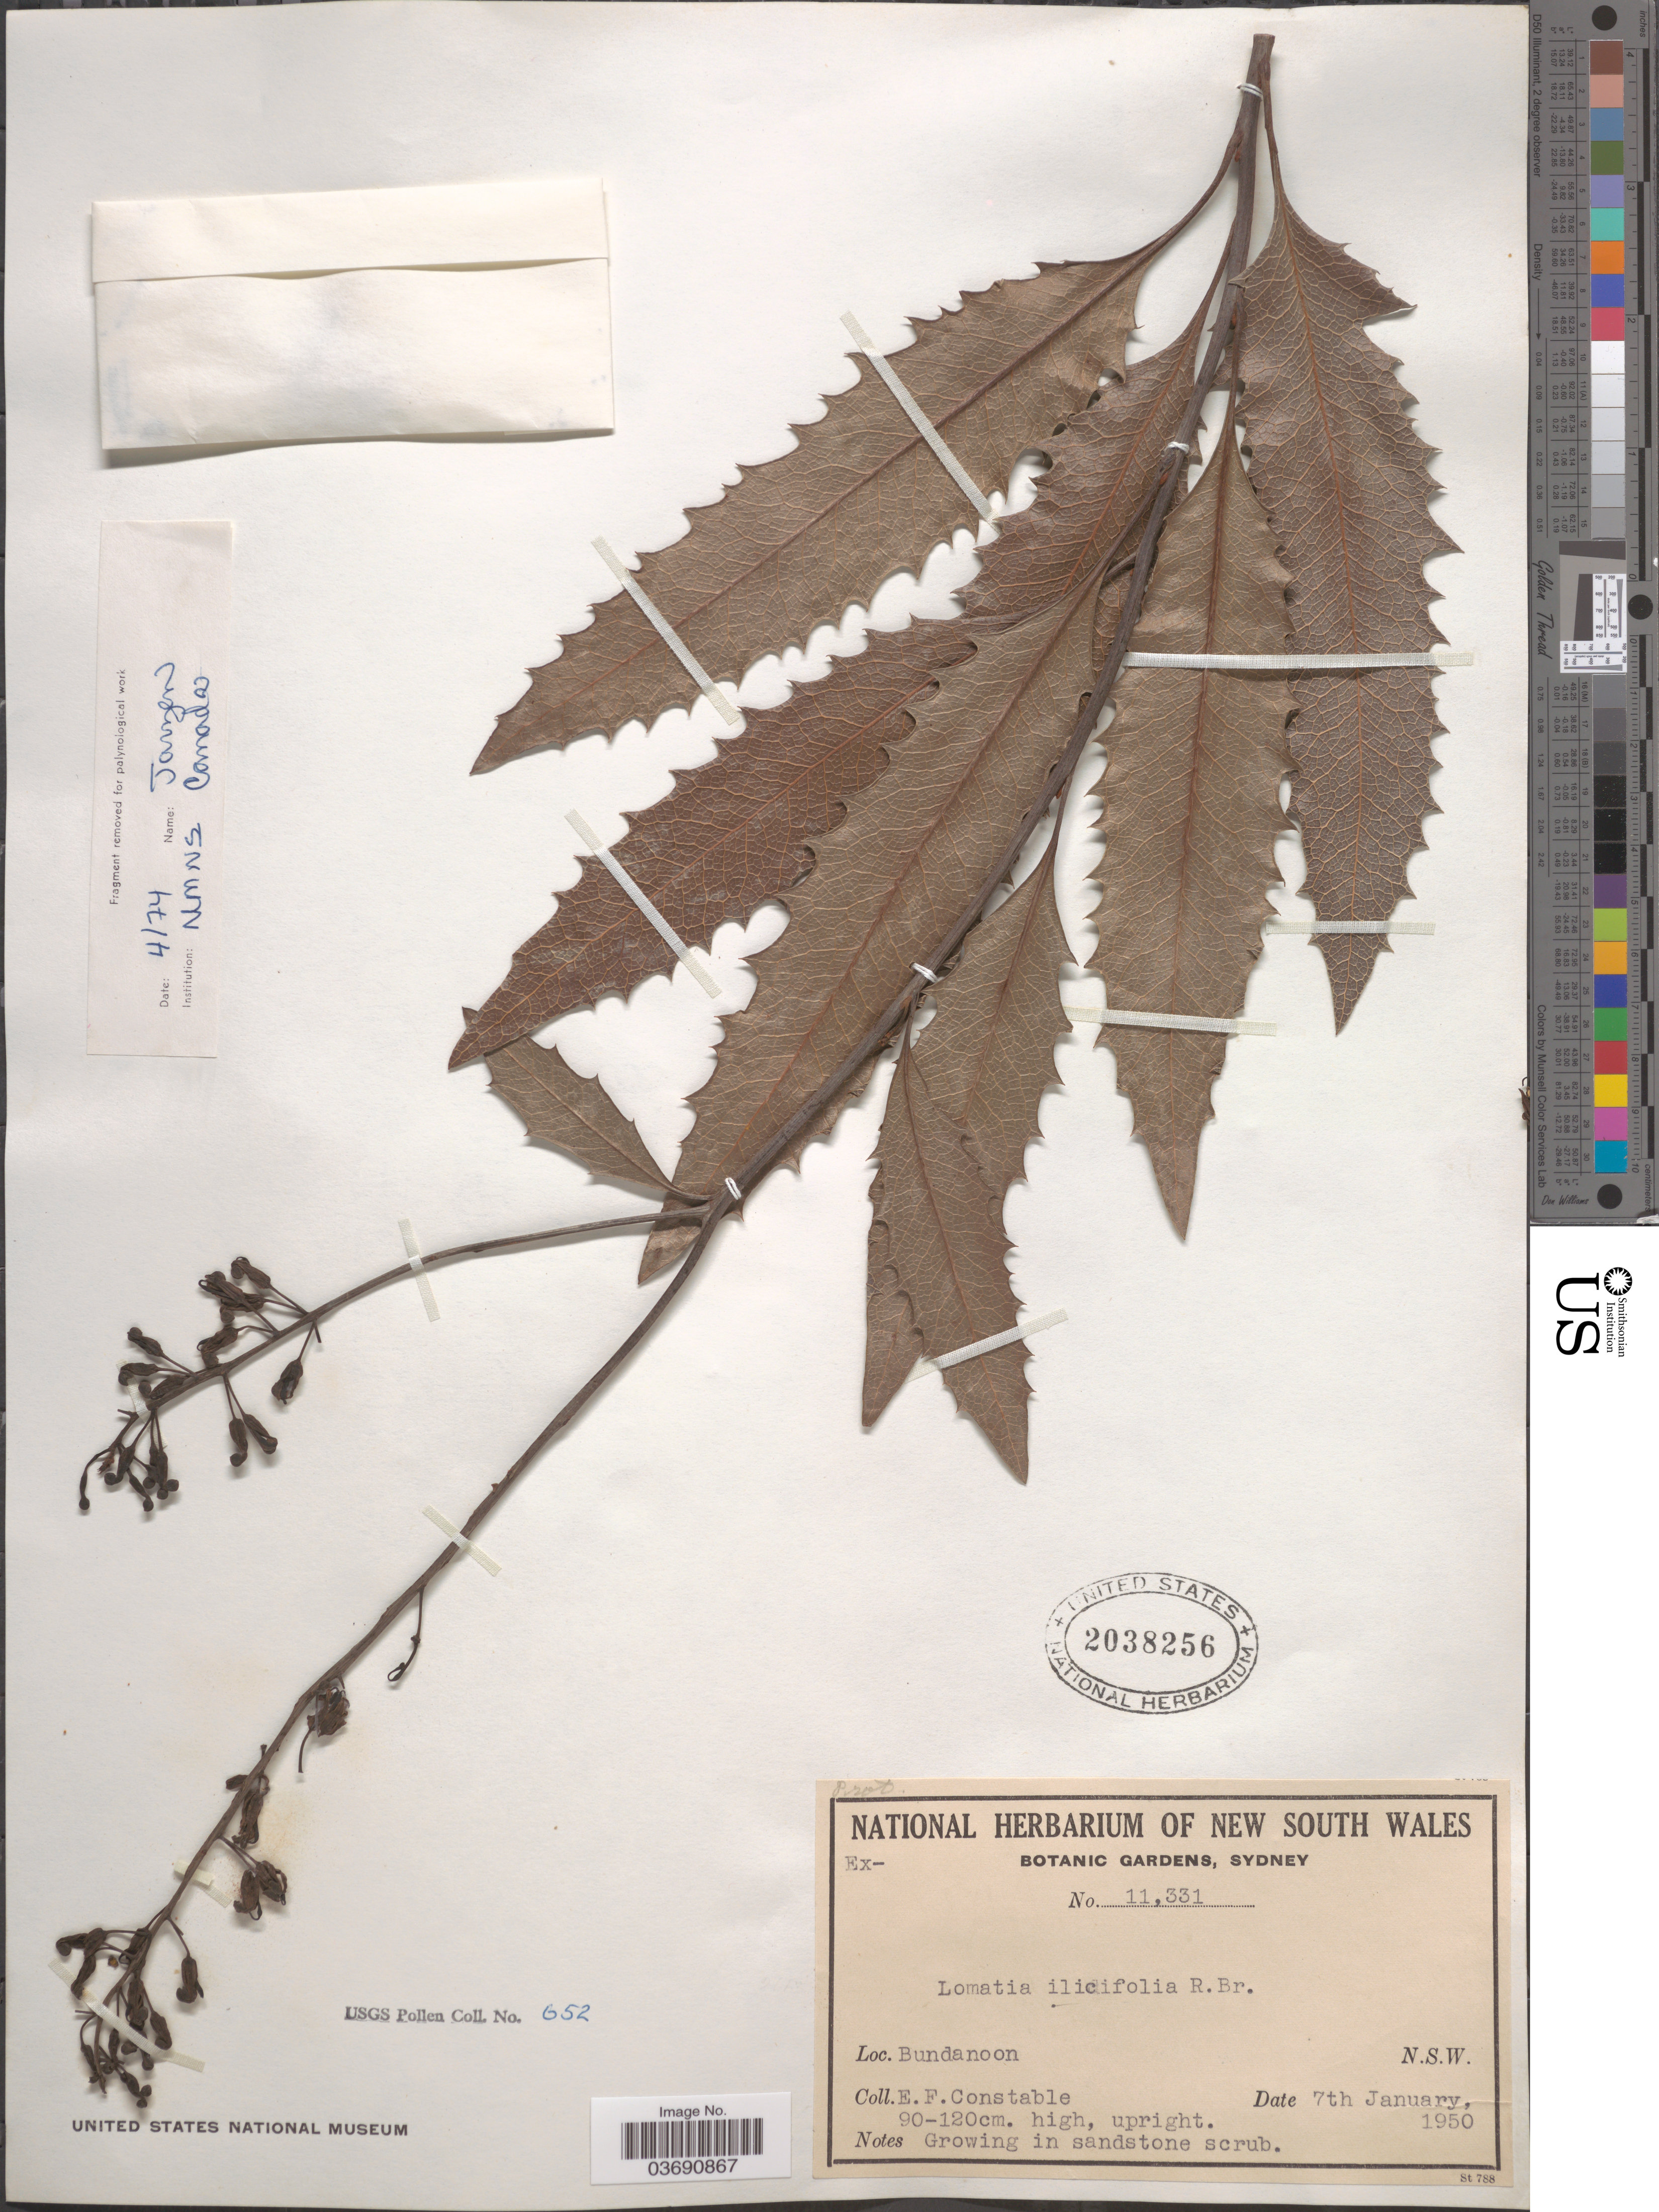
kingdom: Plantae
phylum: Tracheophyta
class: Magnoliopsida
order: Proteales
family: Proteaceae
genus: Lomatia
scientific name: Lomatia ilicifolia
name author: R. Br.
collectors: E. F. Constable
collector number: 11331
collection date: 1950-01-07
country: Australia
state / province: New South Wales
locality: Bundanoon.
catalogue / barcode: US 2038256